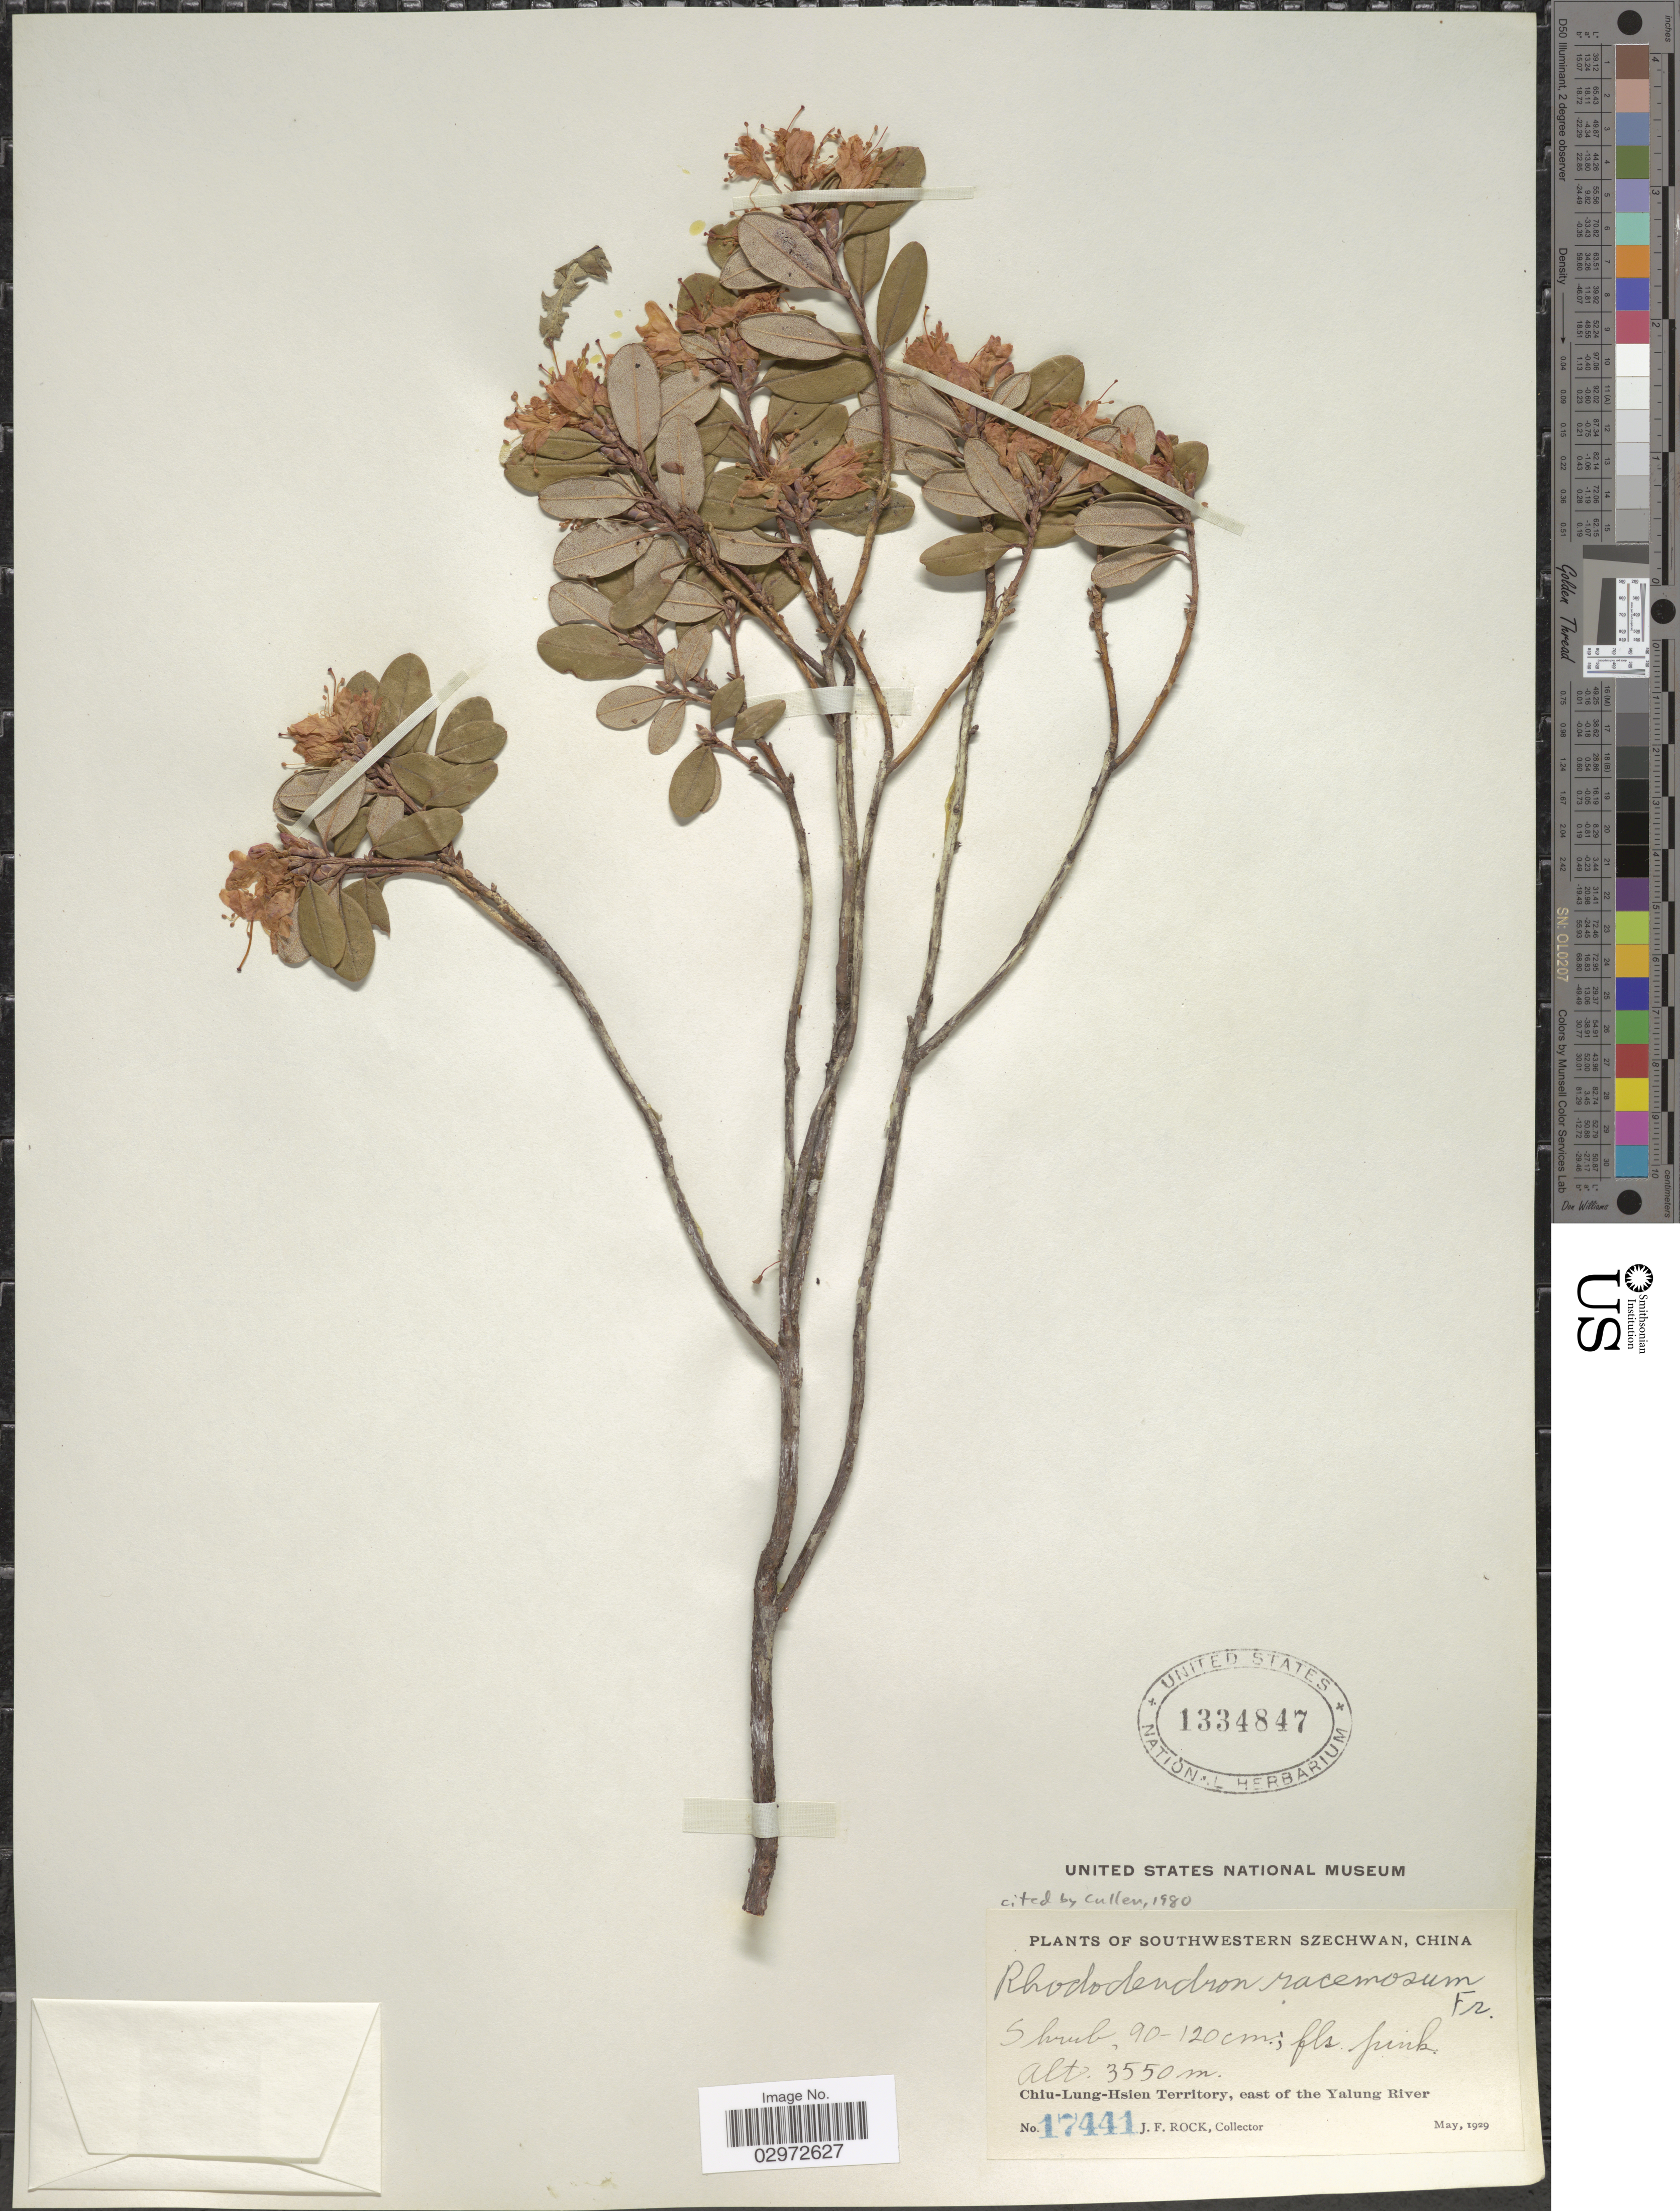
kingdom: Plantae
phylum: Tracheophyta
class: Magnoliopsida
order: Ericales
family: Ericaceae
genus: Rhododendron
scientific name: Rhododendron racemosum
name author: Franch.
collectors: J. Rock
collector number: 17441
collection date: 1929-05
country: China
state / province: Sichuan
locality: Southwestern Szechwan, Chiu-Lung-Hsien Territory, east of the Yalung River.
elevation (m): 3550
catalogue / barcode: US 1334847